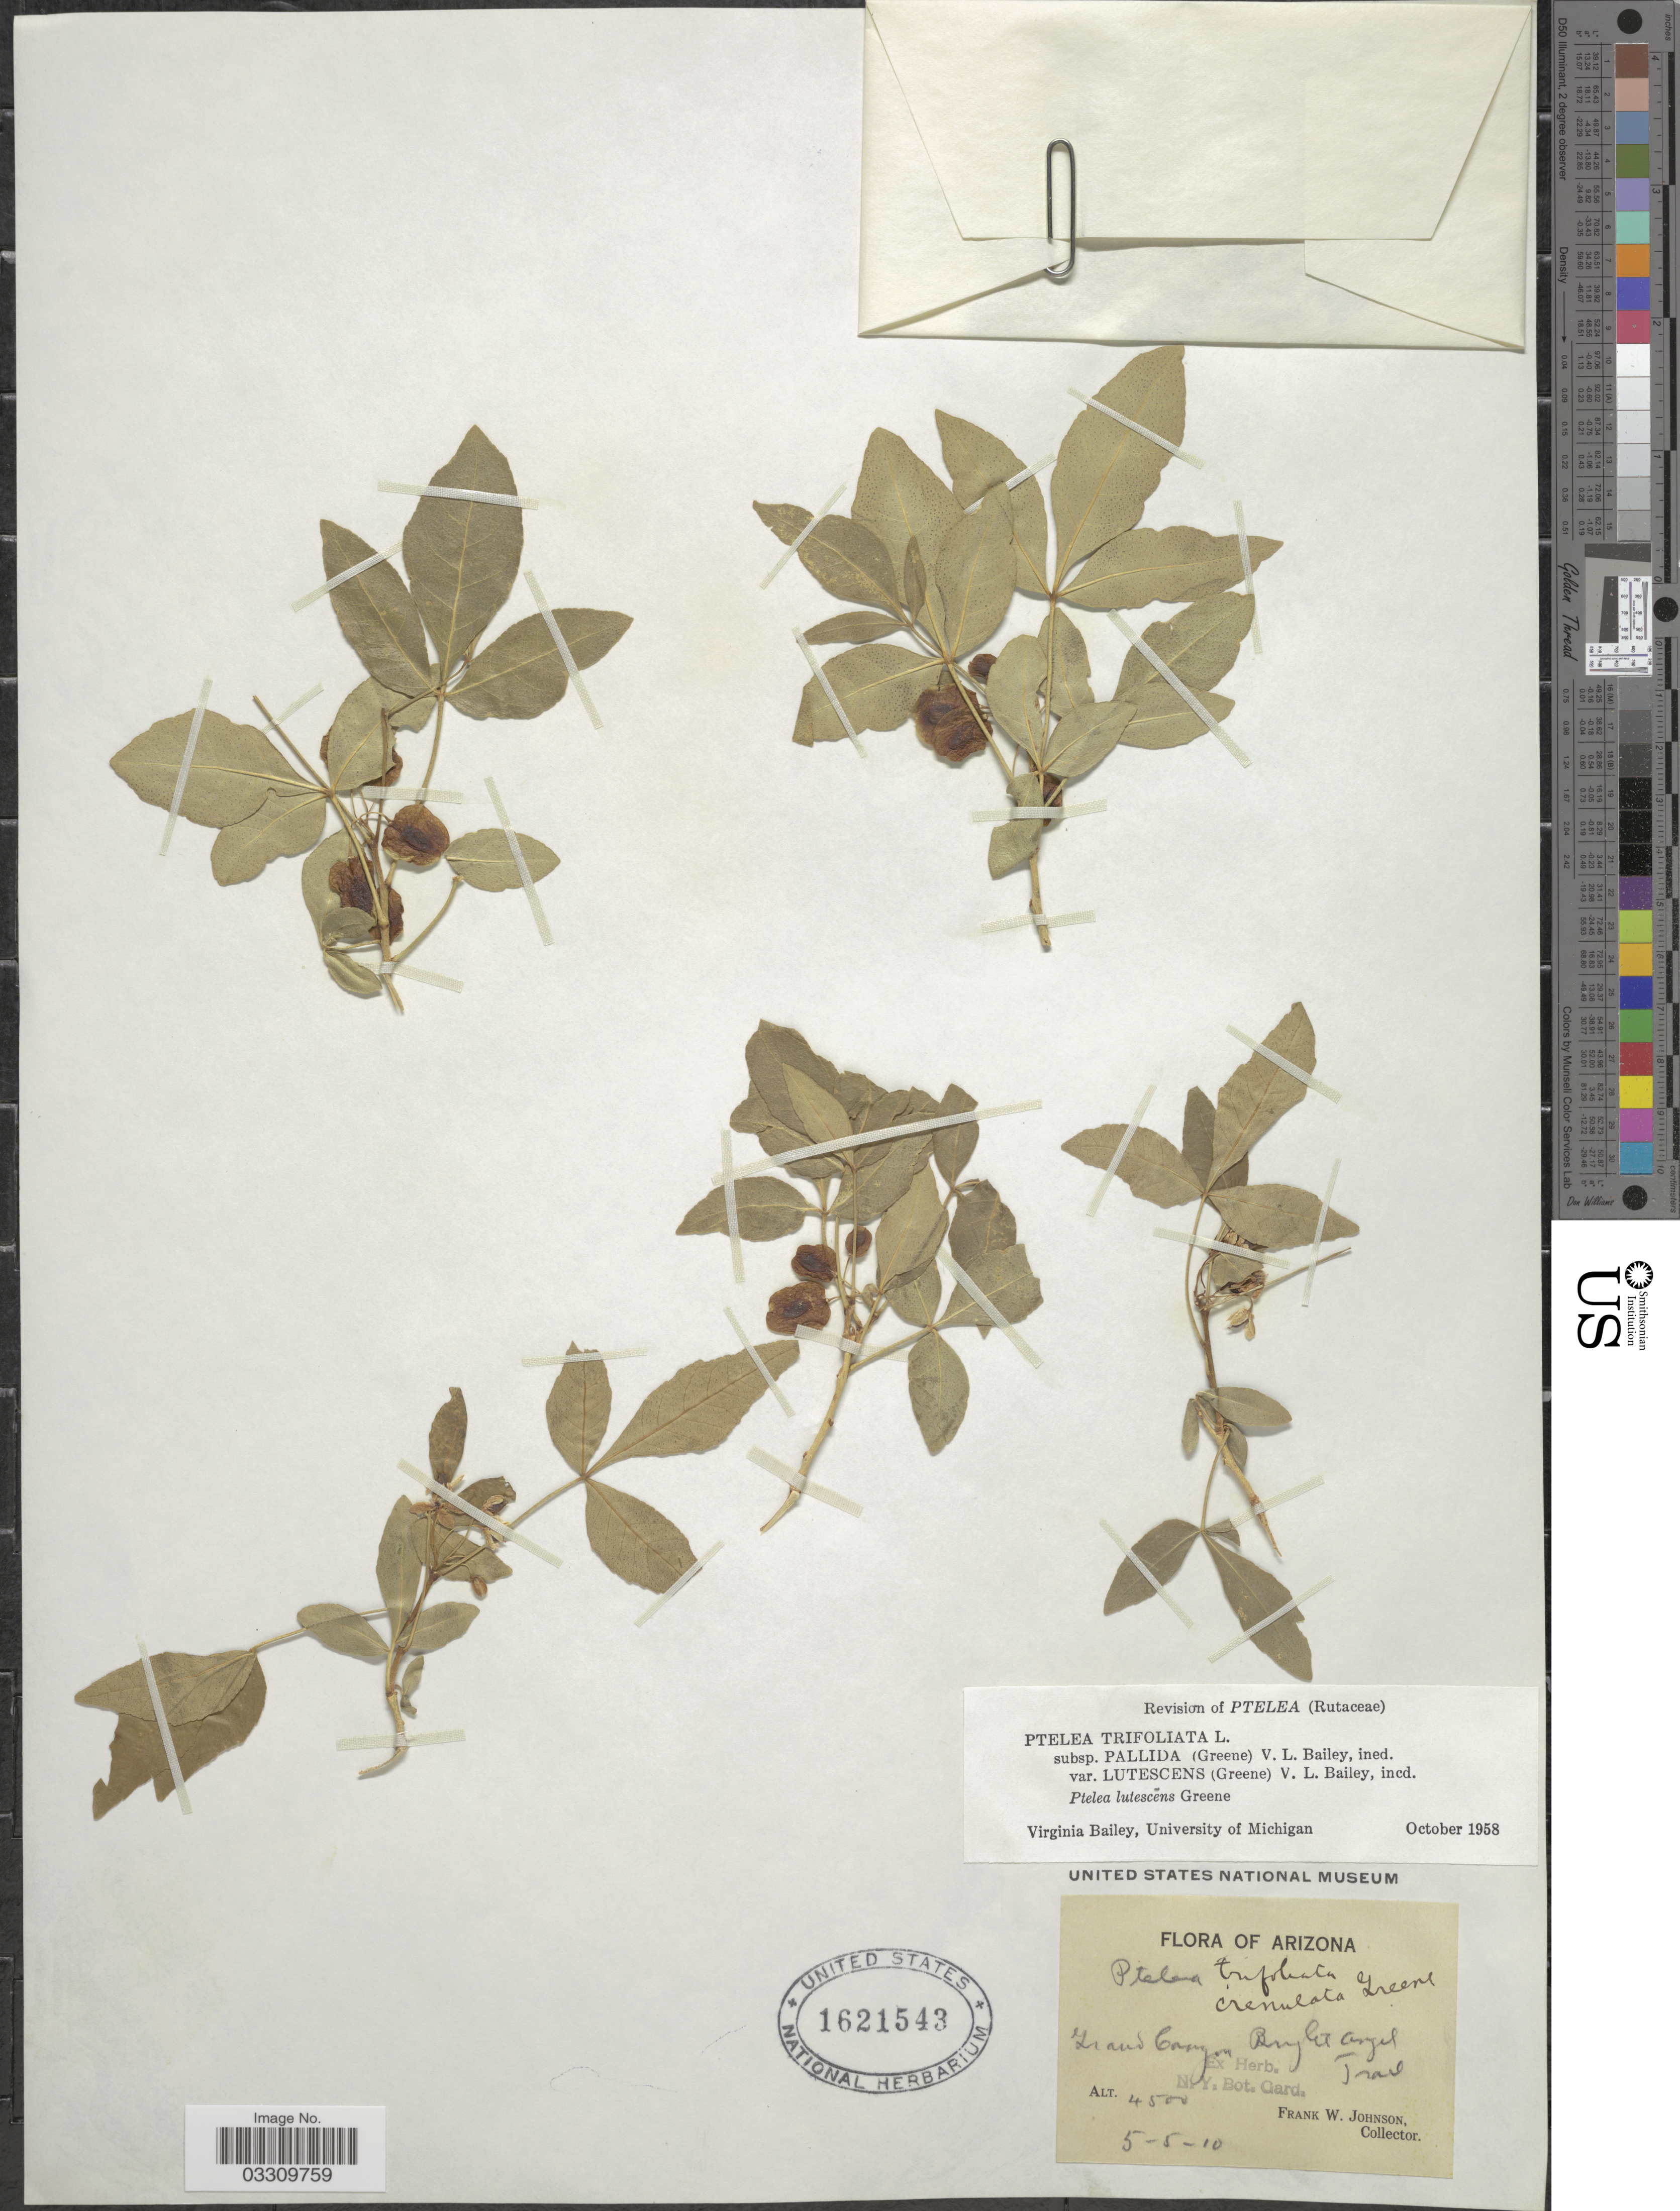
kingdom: Plantae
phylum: Tracheophyta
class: Magnoliopsida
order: Sapindales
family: Rutaceae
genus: Ptelea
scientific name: Ptelea trifoliata var. lutescens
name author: V. L. Bailey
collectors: F. W. Johnson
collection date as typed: Transcribed d/m/y: 5/5/10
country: United States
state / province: Arizona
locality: Grand Canyon, Bright Angel Trail.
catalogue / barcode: US 1621543